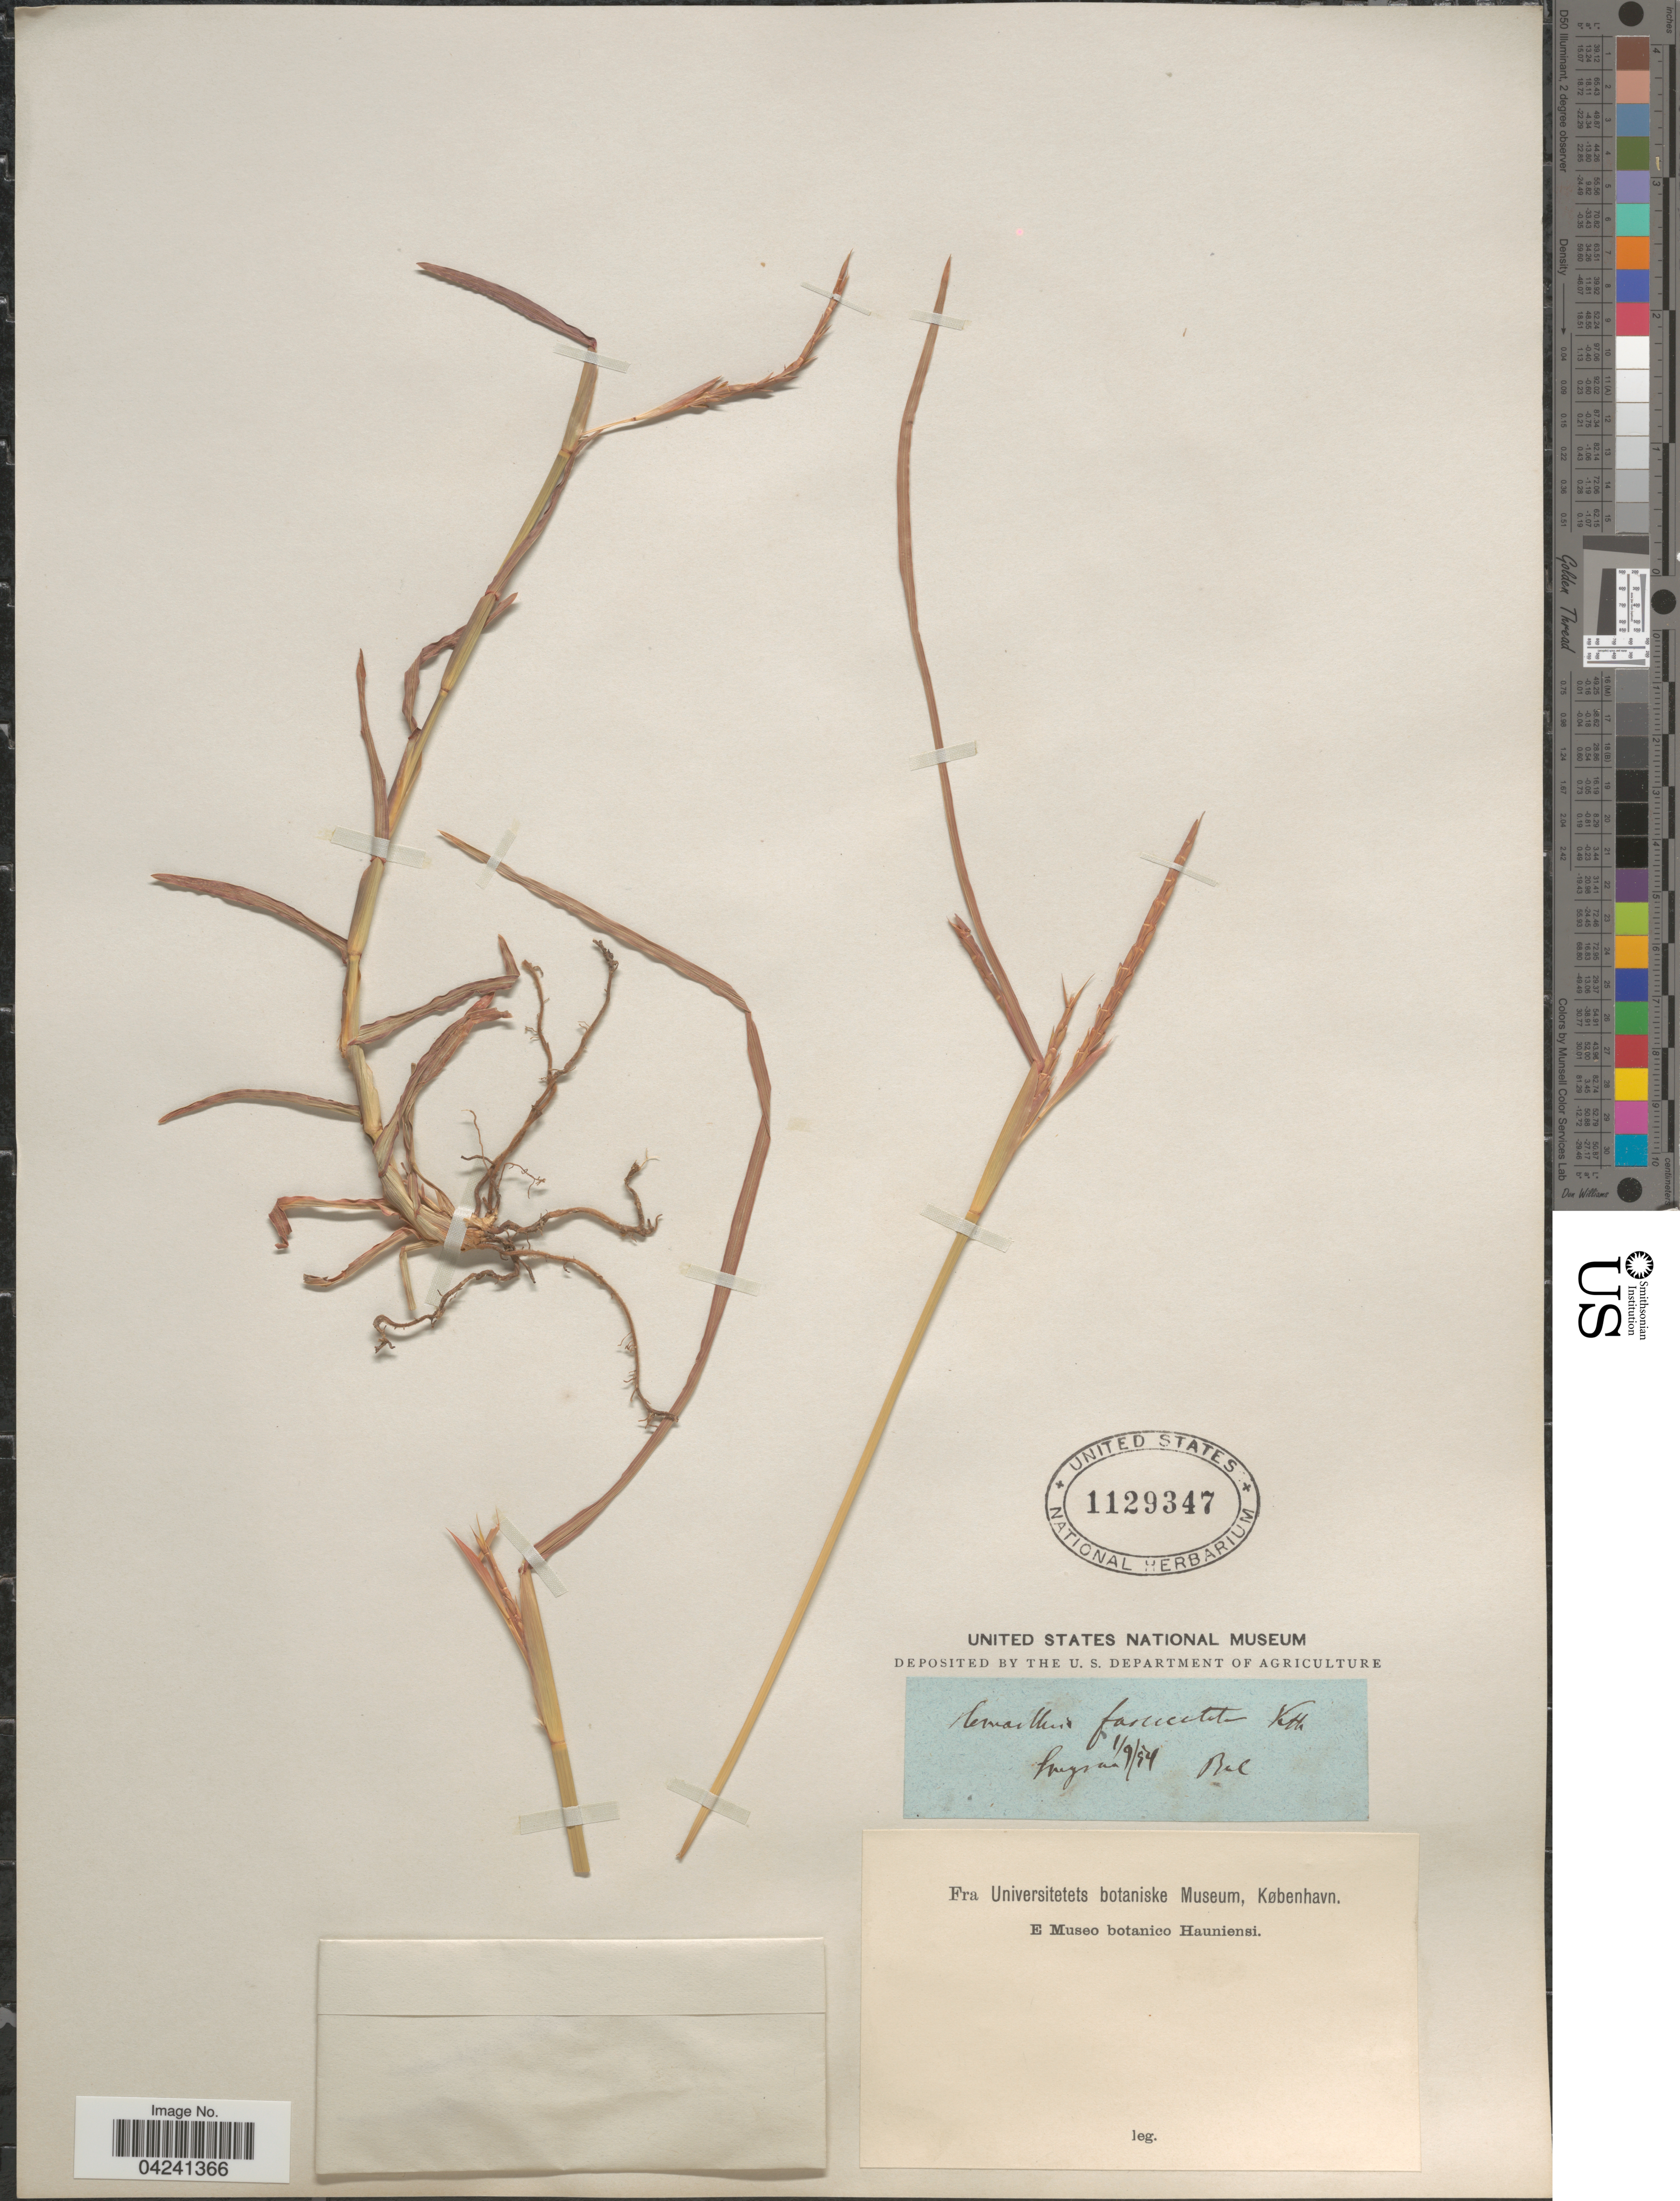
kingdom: Plantae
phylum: Tracheophyta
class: Liliopsida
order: Poales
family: Poaceae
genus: Hemarthria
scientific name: Hemarthria compressa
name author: (L.) R. Br.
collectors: Bal.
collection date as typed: Transcribed d/m/y: 1/9/54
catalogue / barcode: US 1129347